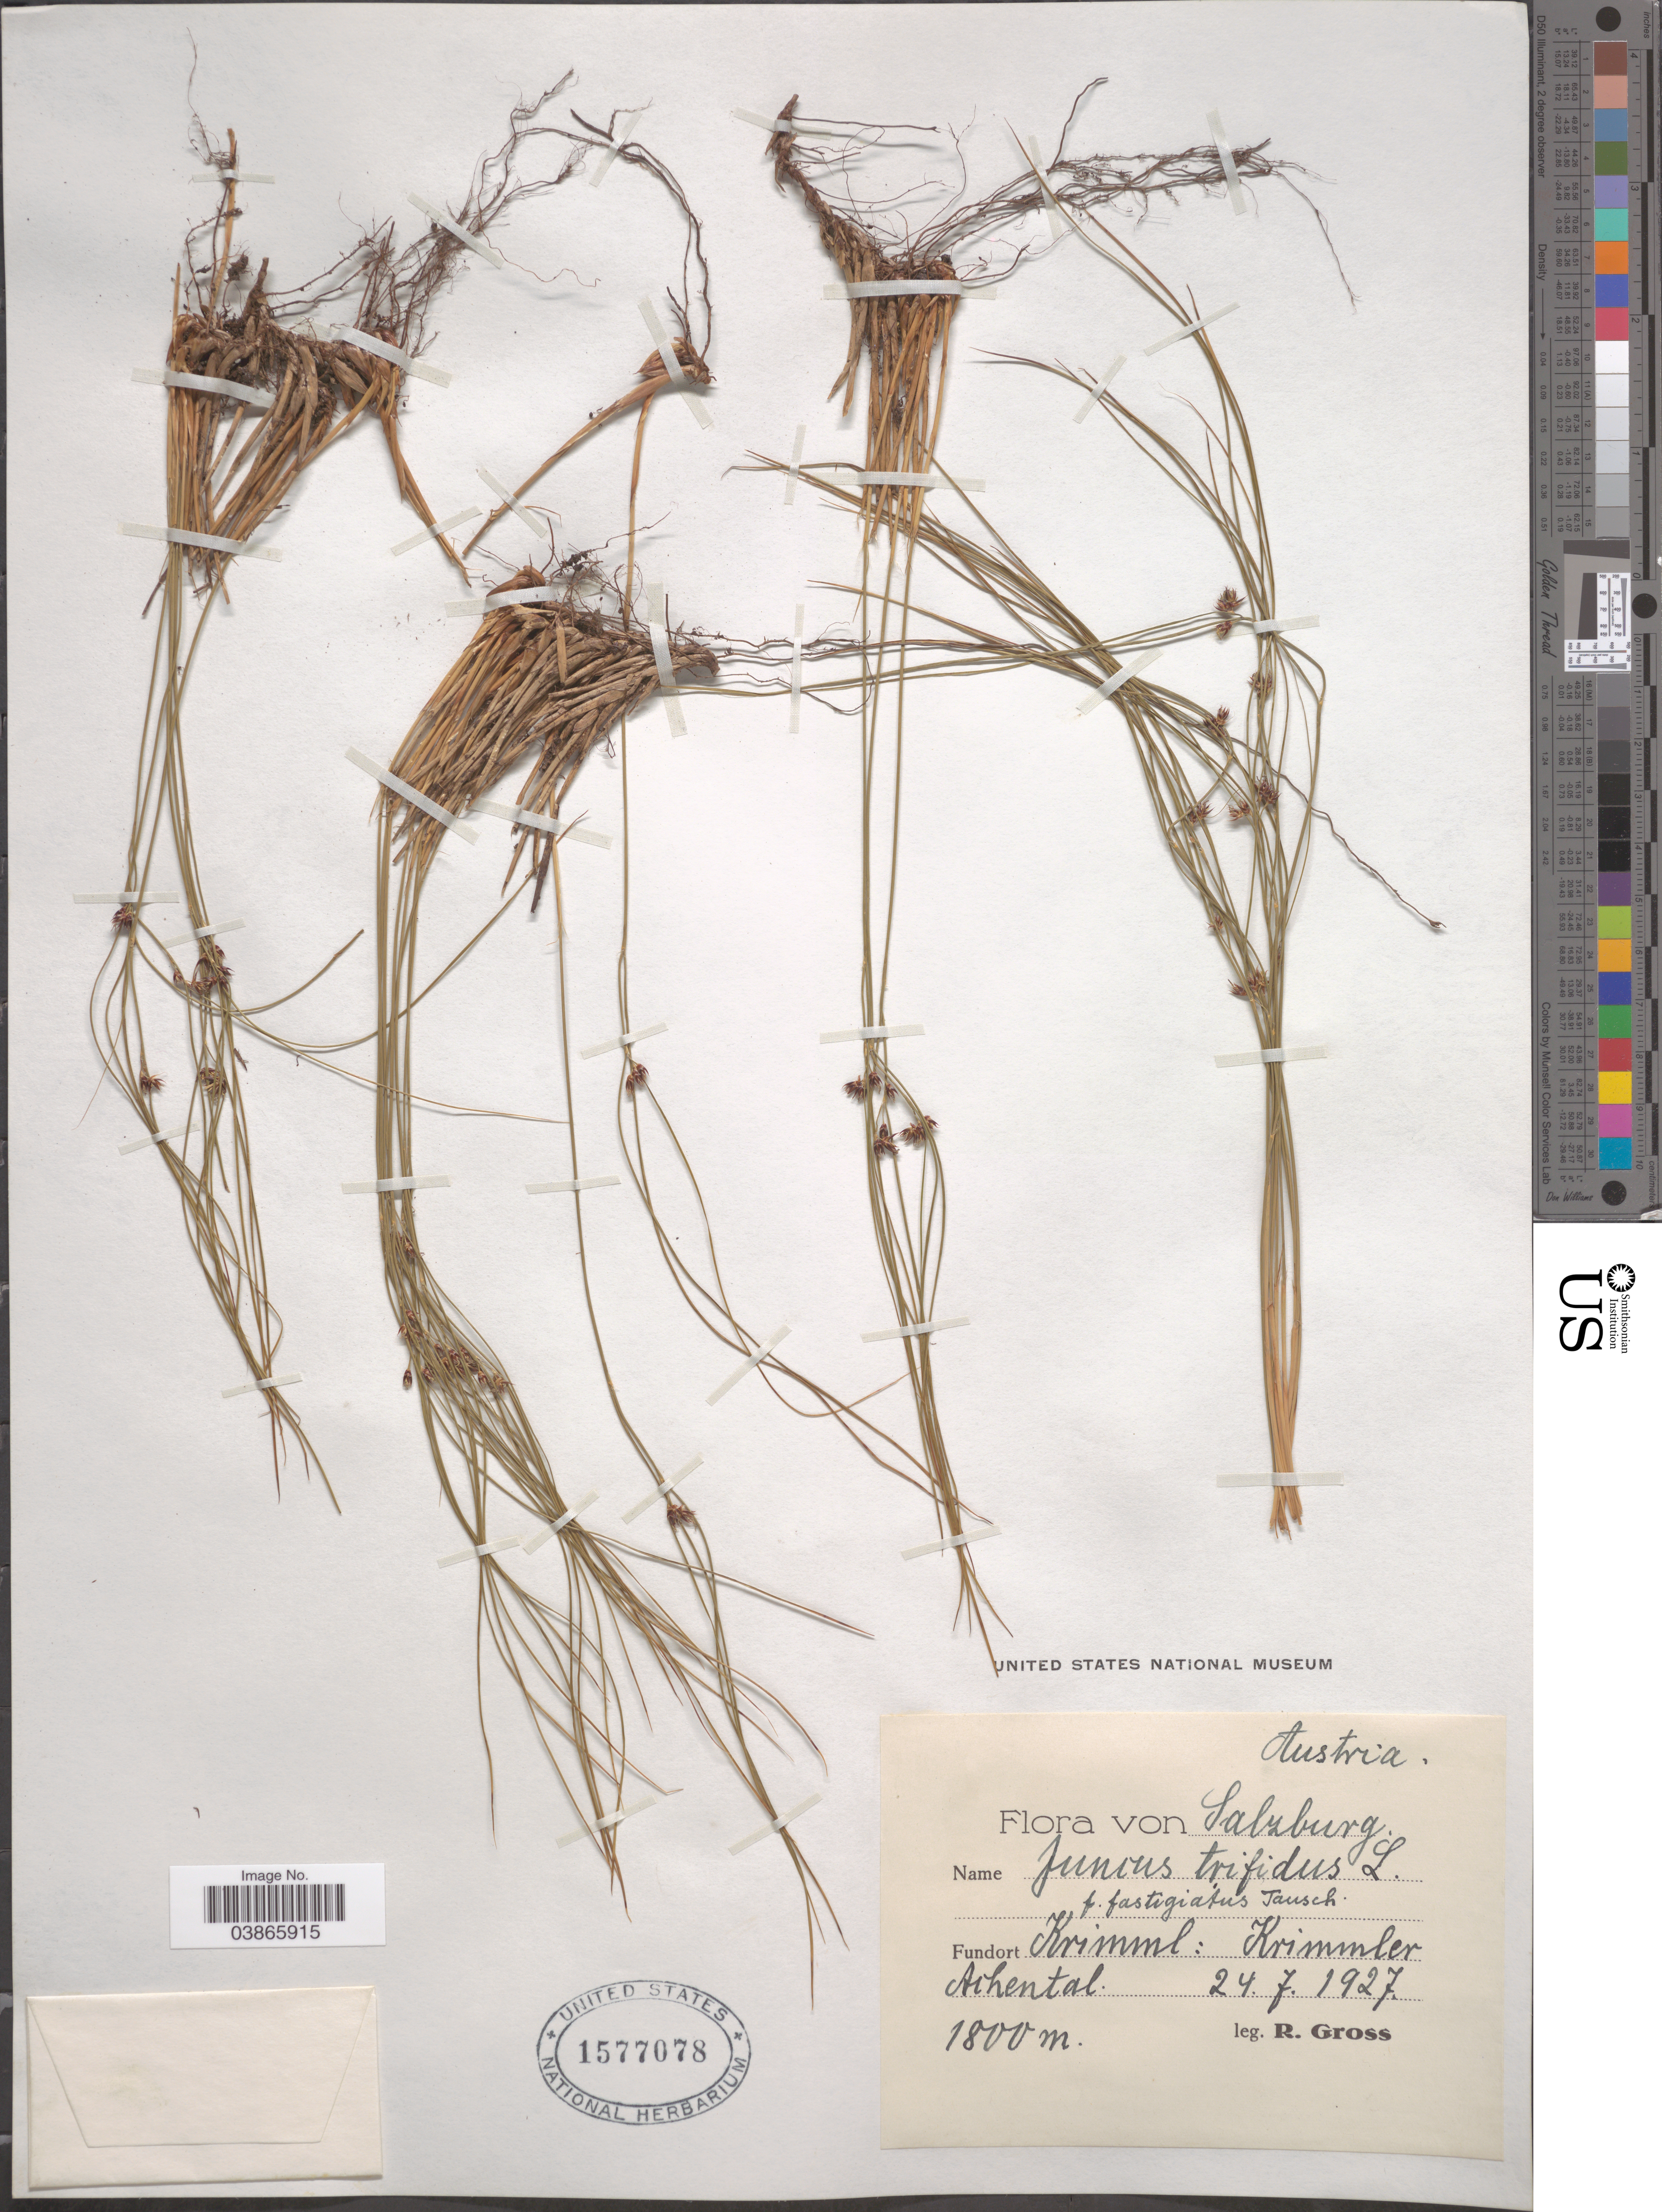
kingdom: Plantae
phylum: Tracheophyta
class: Liliopsida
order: Poales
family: Juncaceae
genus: Juncus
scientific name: Juncus trifidus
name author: L.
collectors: R. Gross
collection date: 1927-07-24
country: Austria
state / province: Salzburg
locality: Krimml: Krimmler Achental.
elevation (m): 1800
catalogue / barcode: US 1577078